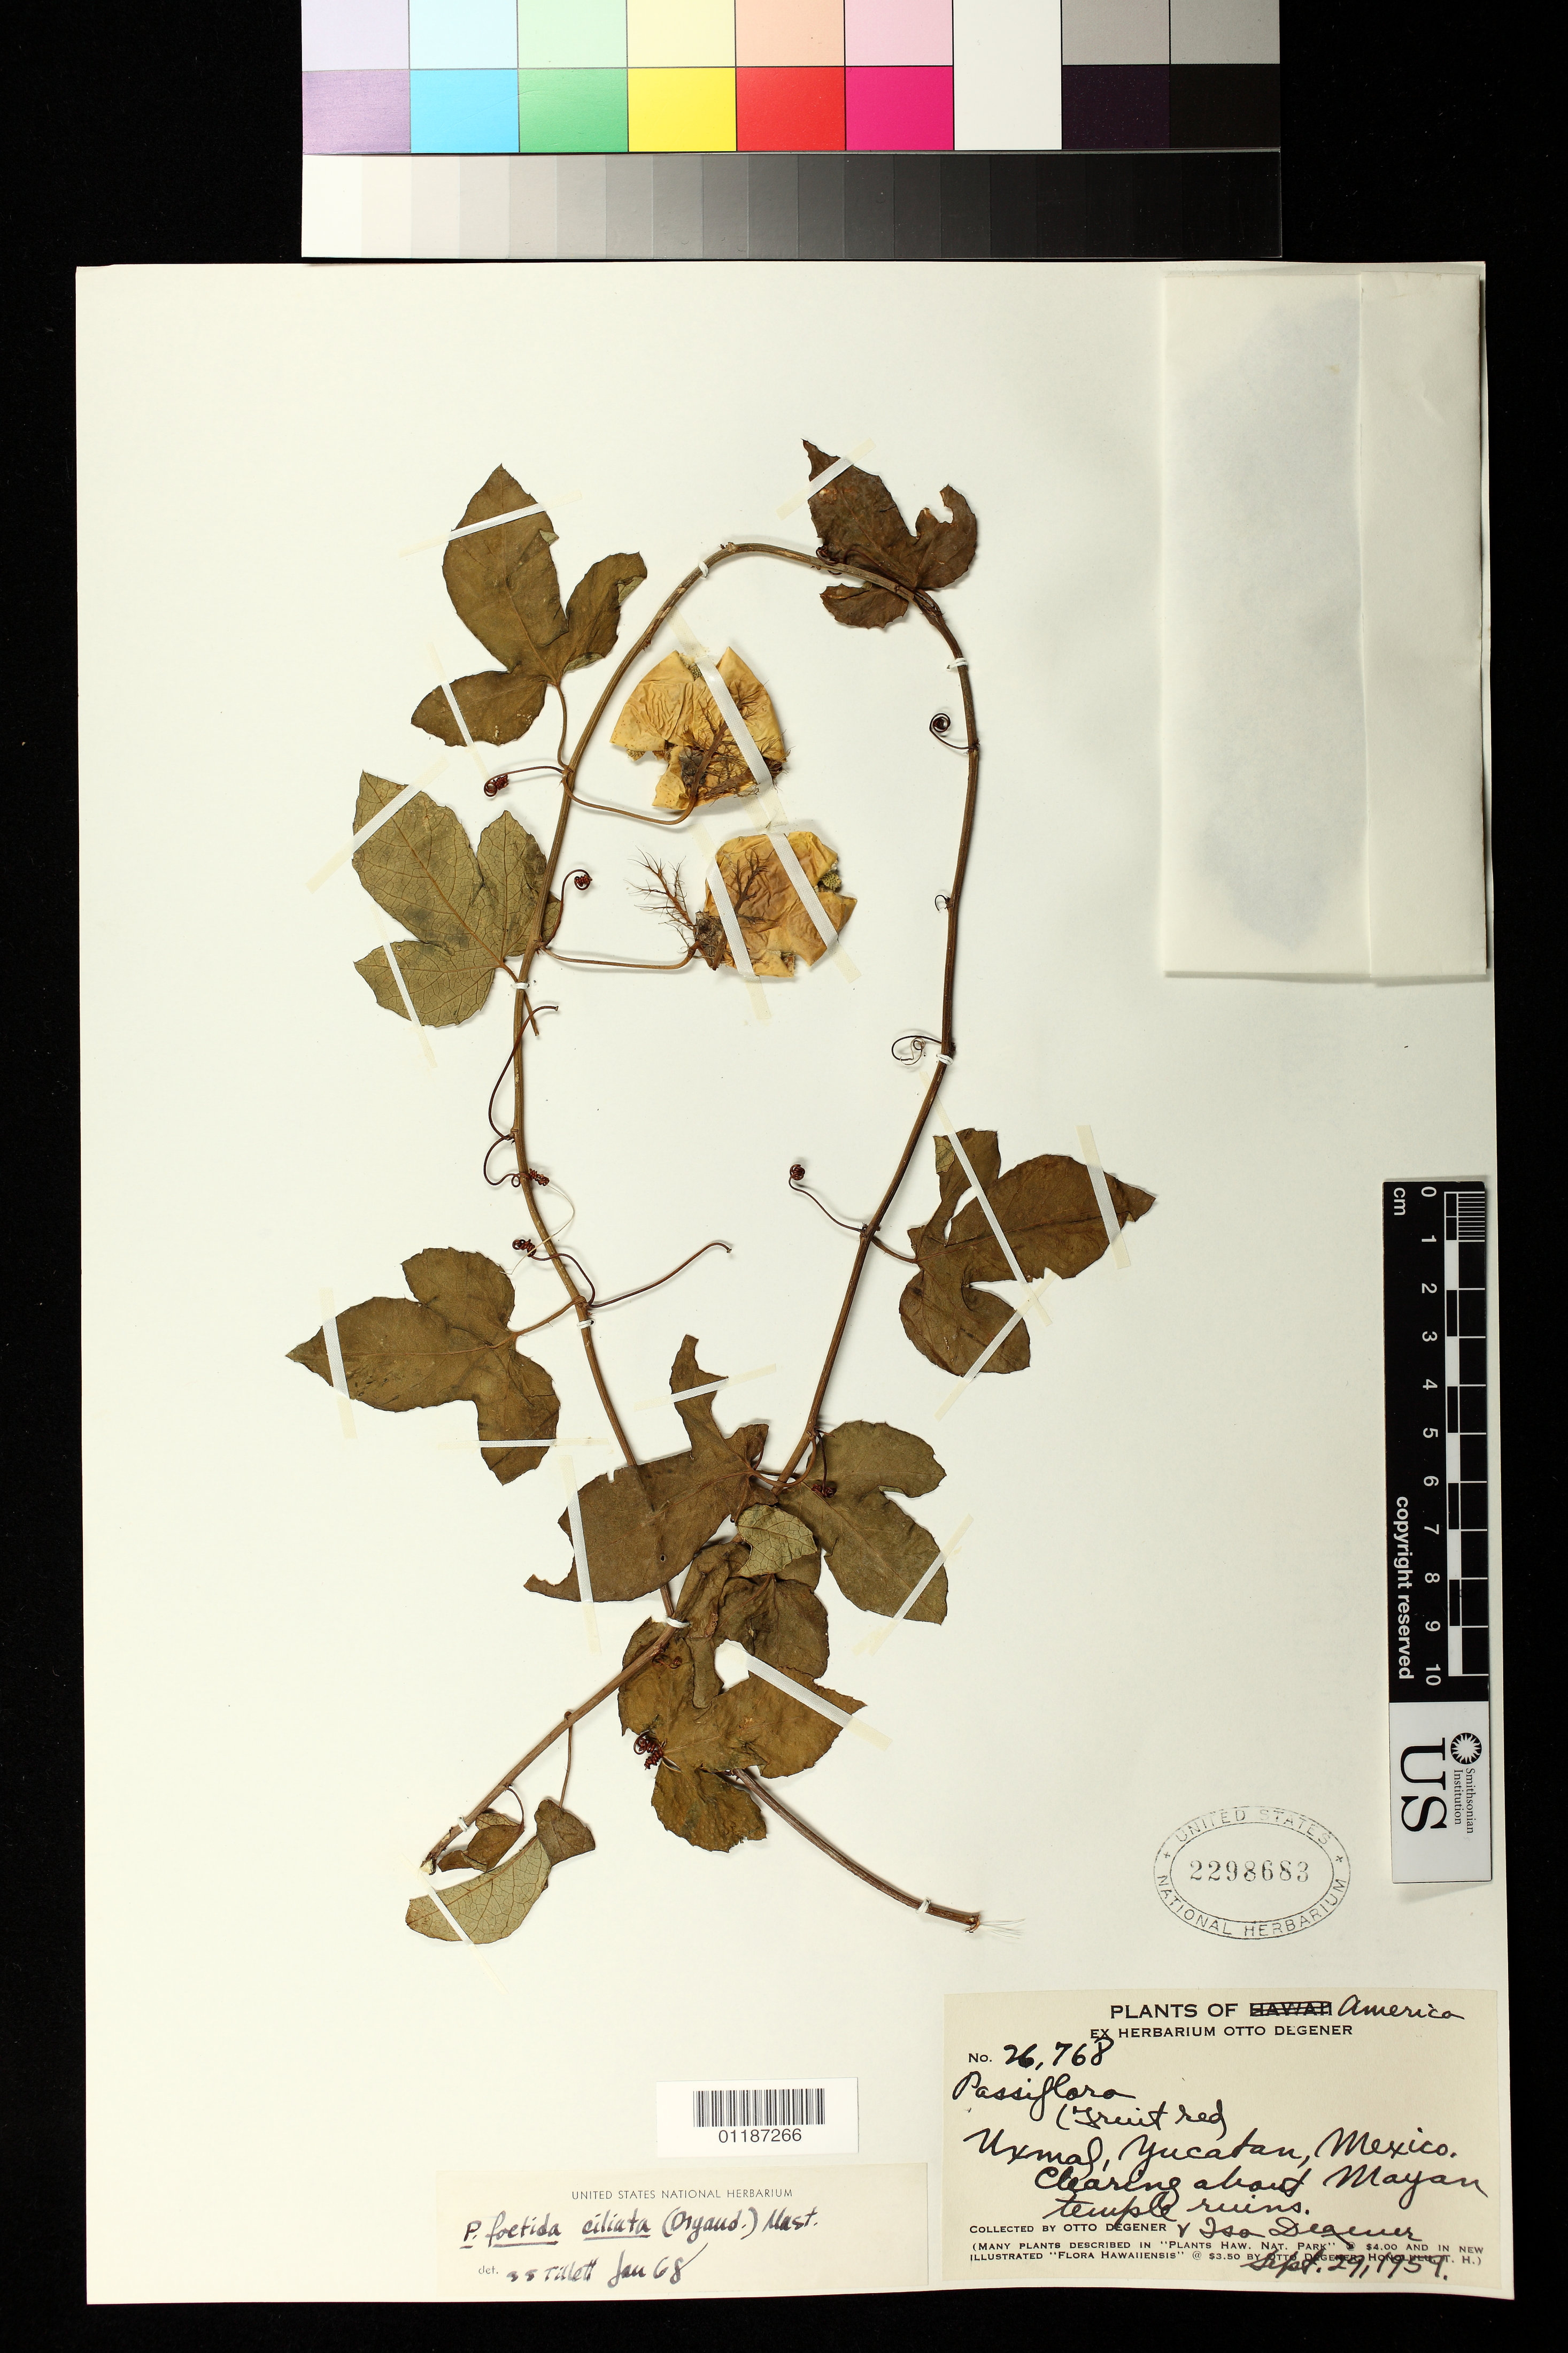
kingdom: Plantae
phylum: Tracheophyta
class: Magnoliopsida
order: Malpighiales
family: Passifloraceae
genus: Passiflora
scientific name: Passiflora ciliata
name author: Aiton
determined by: Svoboda, Harlan T., (NA), US Department of Agriculture (UNITED STATES)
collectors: O. Degener & I. Degener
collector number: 26768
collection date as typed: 29 Sep 1959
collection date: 1959-09-29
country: Mexico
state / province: Yucatán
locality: Uxmal, clearing about mayan temple ruins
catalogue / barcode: US 2298683